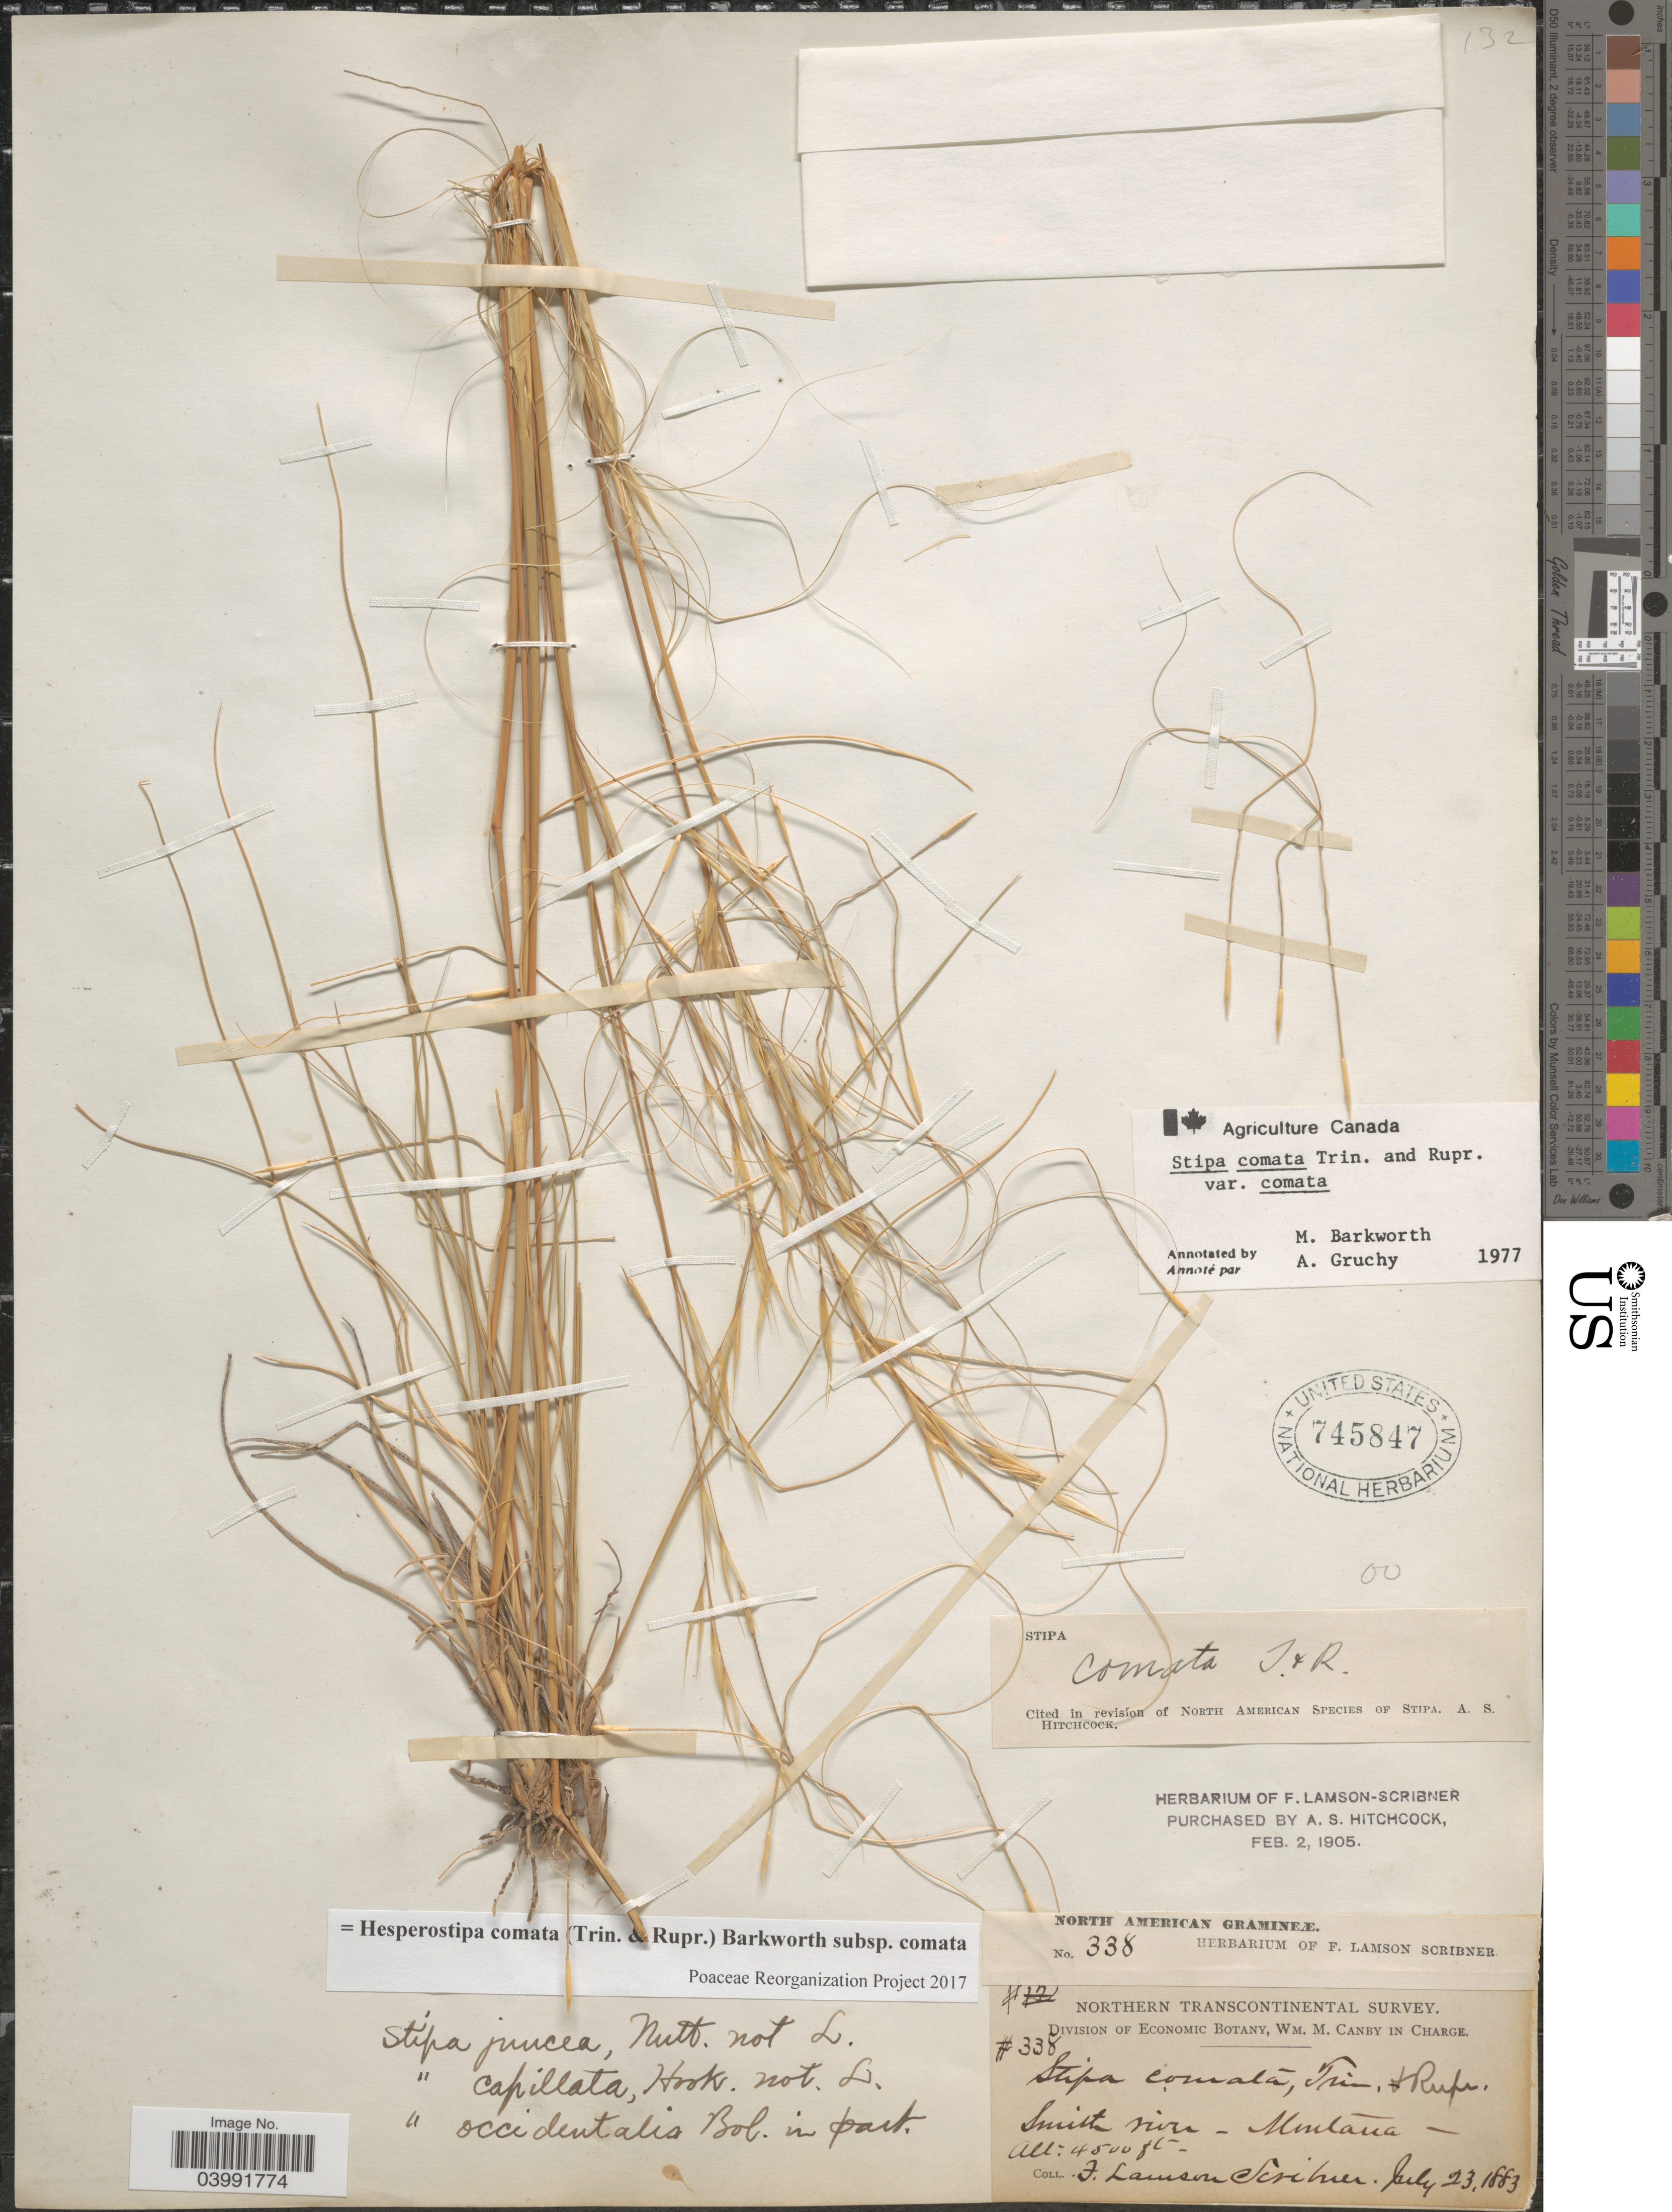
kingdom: Plantae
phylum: Tracheophyta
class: Liliopsida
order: Poales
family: Poaceae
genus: Hesperostipa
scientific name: Hesperostipa comata subsp. comata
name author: (Trin. & Rupr.) Barkworth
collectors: F. L. Scribner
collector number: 338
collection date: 1883-07-23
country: United States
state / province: Montana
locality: Smith river.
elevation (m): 1372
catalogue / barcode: US 745847